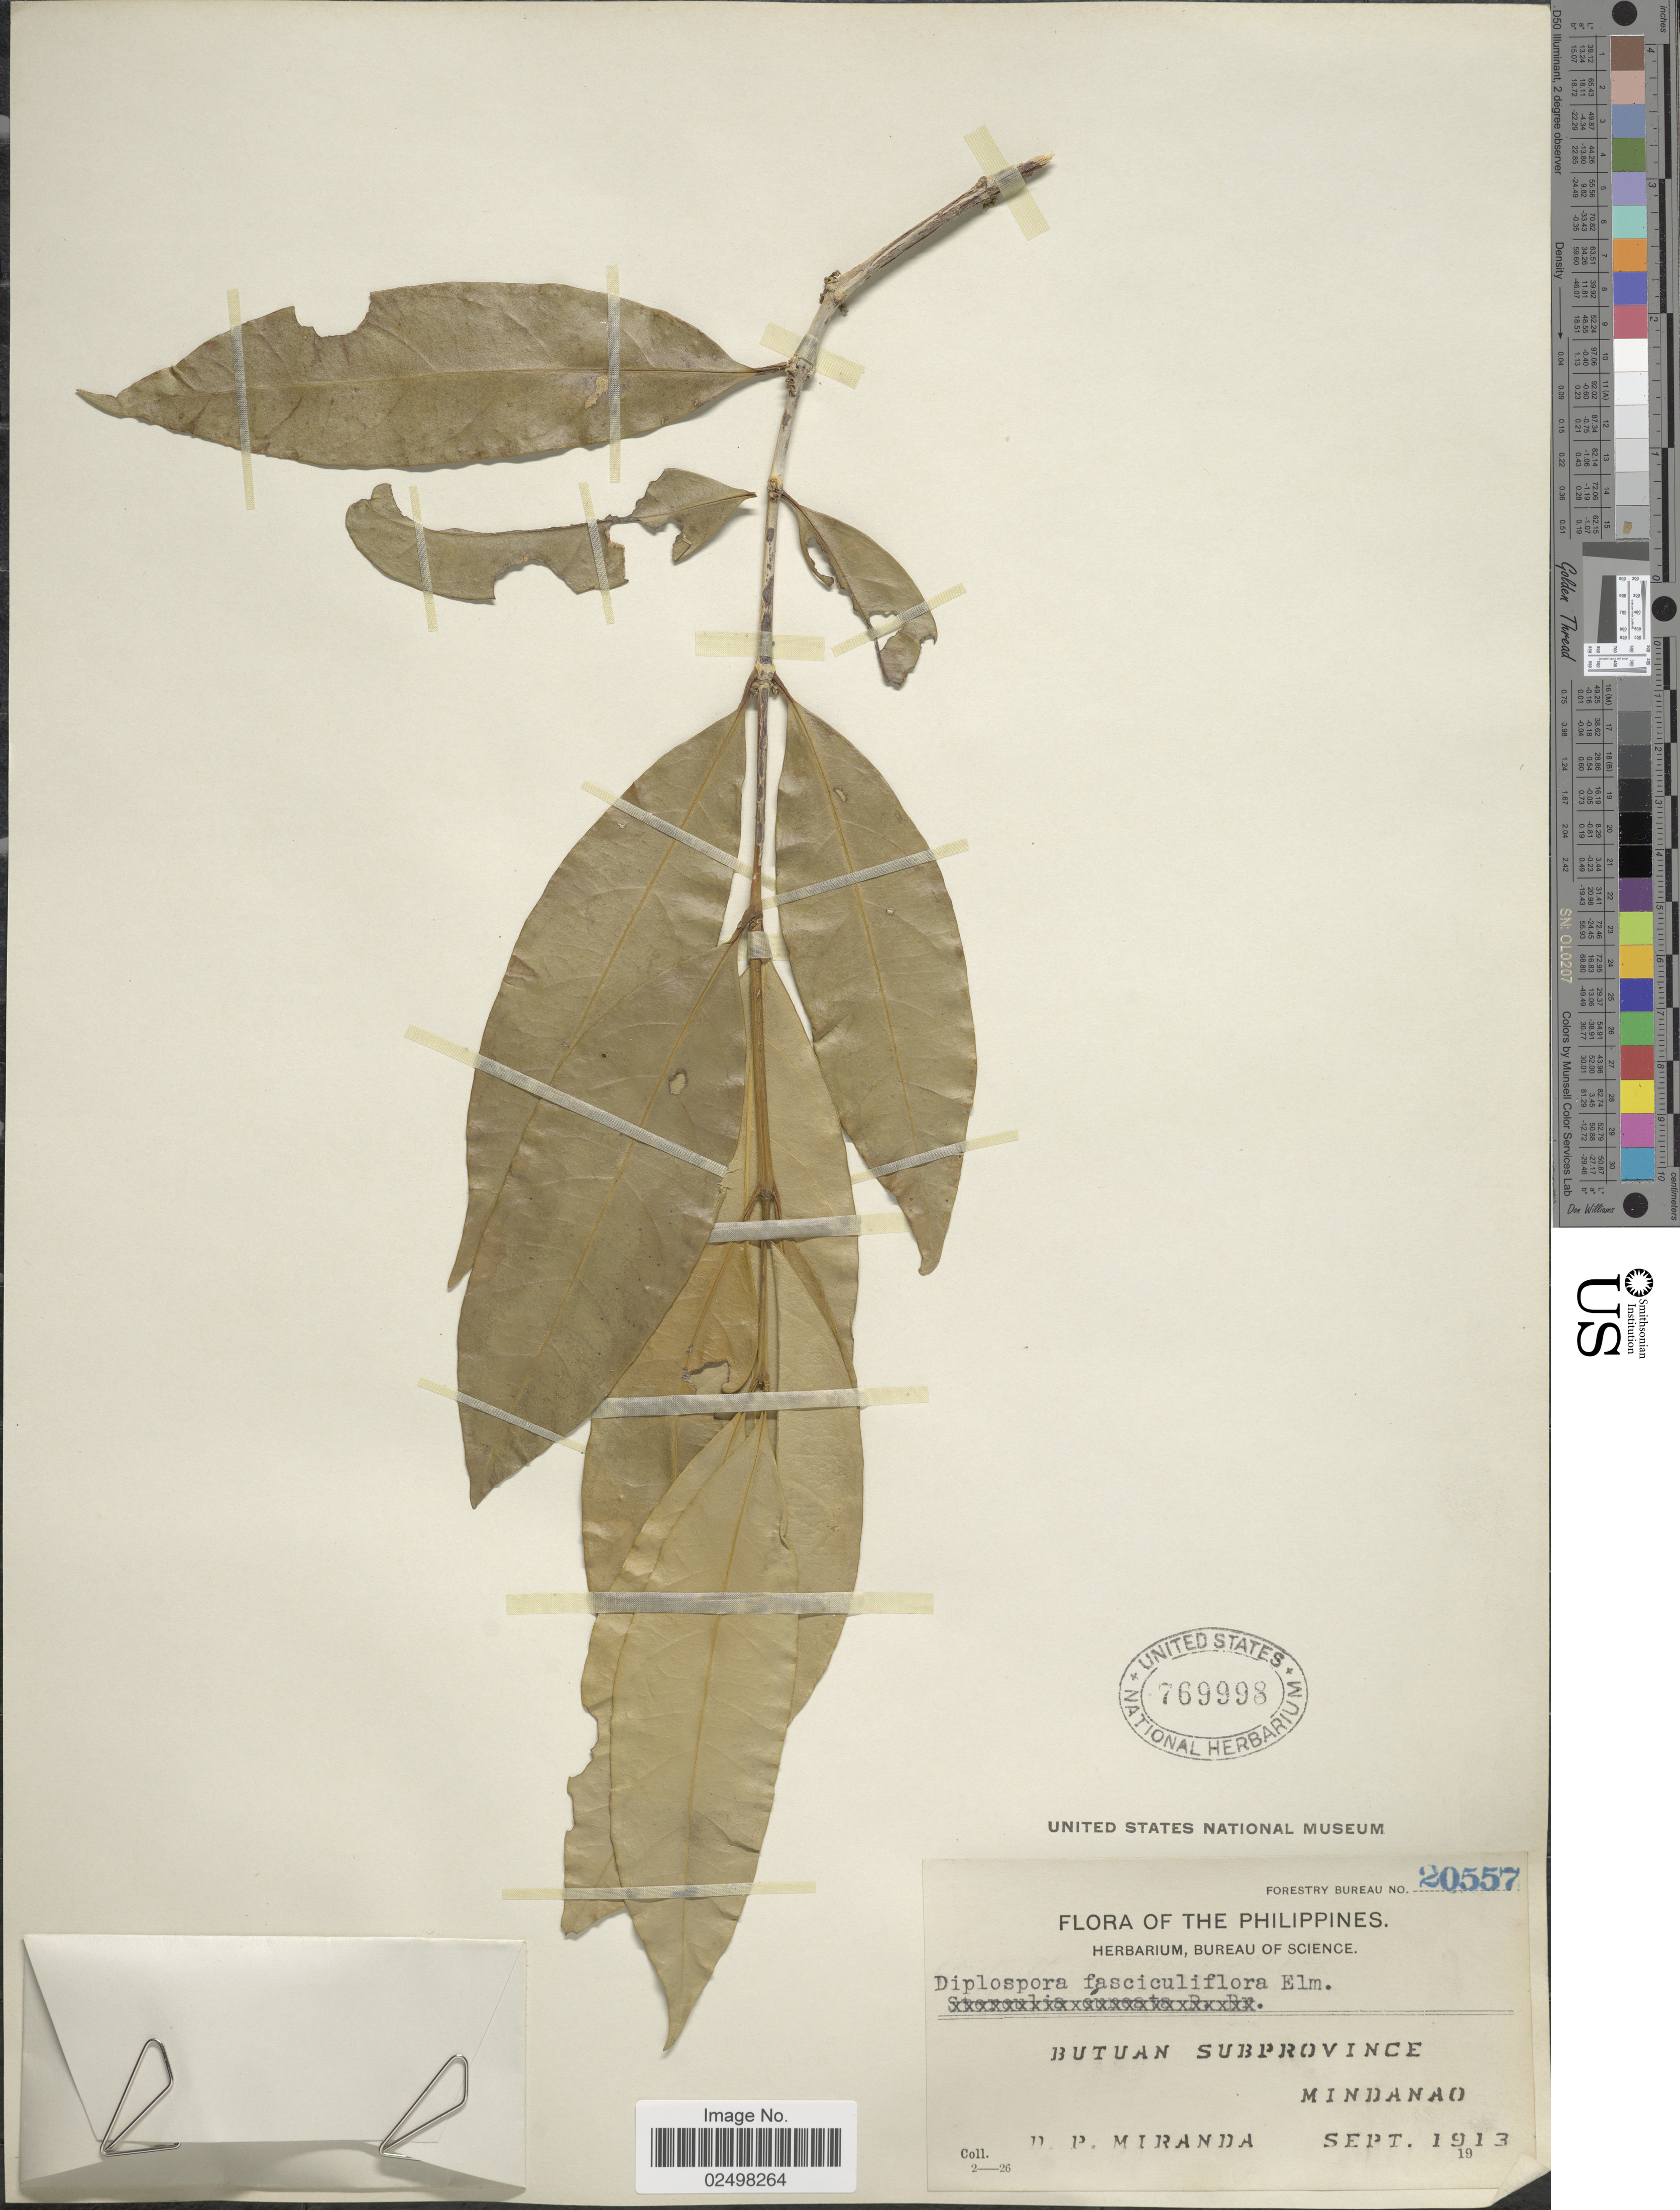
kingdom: Plantae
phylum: Tracheophyta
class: Magnoliopsida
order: Gentianales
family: Rubiaceae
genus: Tricalysia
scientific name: Tricalysia fasciculiflora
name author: (Elmer) Merr.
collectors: D. P. Miranda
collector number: Forestry Bureau 20557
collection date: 1913-09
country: Philippines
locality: Butuan Subprovince. Mindanao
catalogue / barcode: US 769998